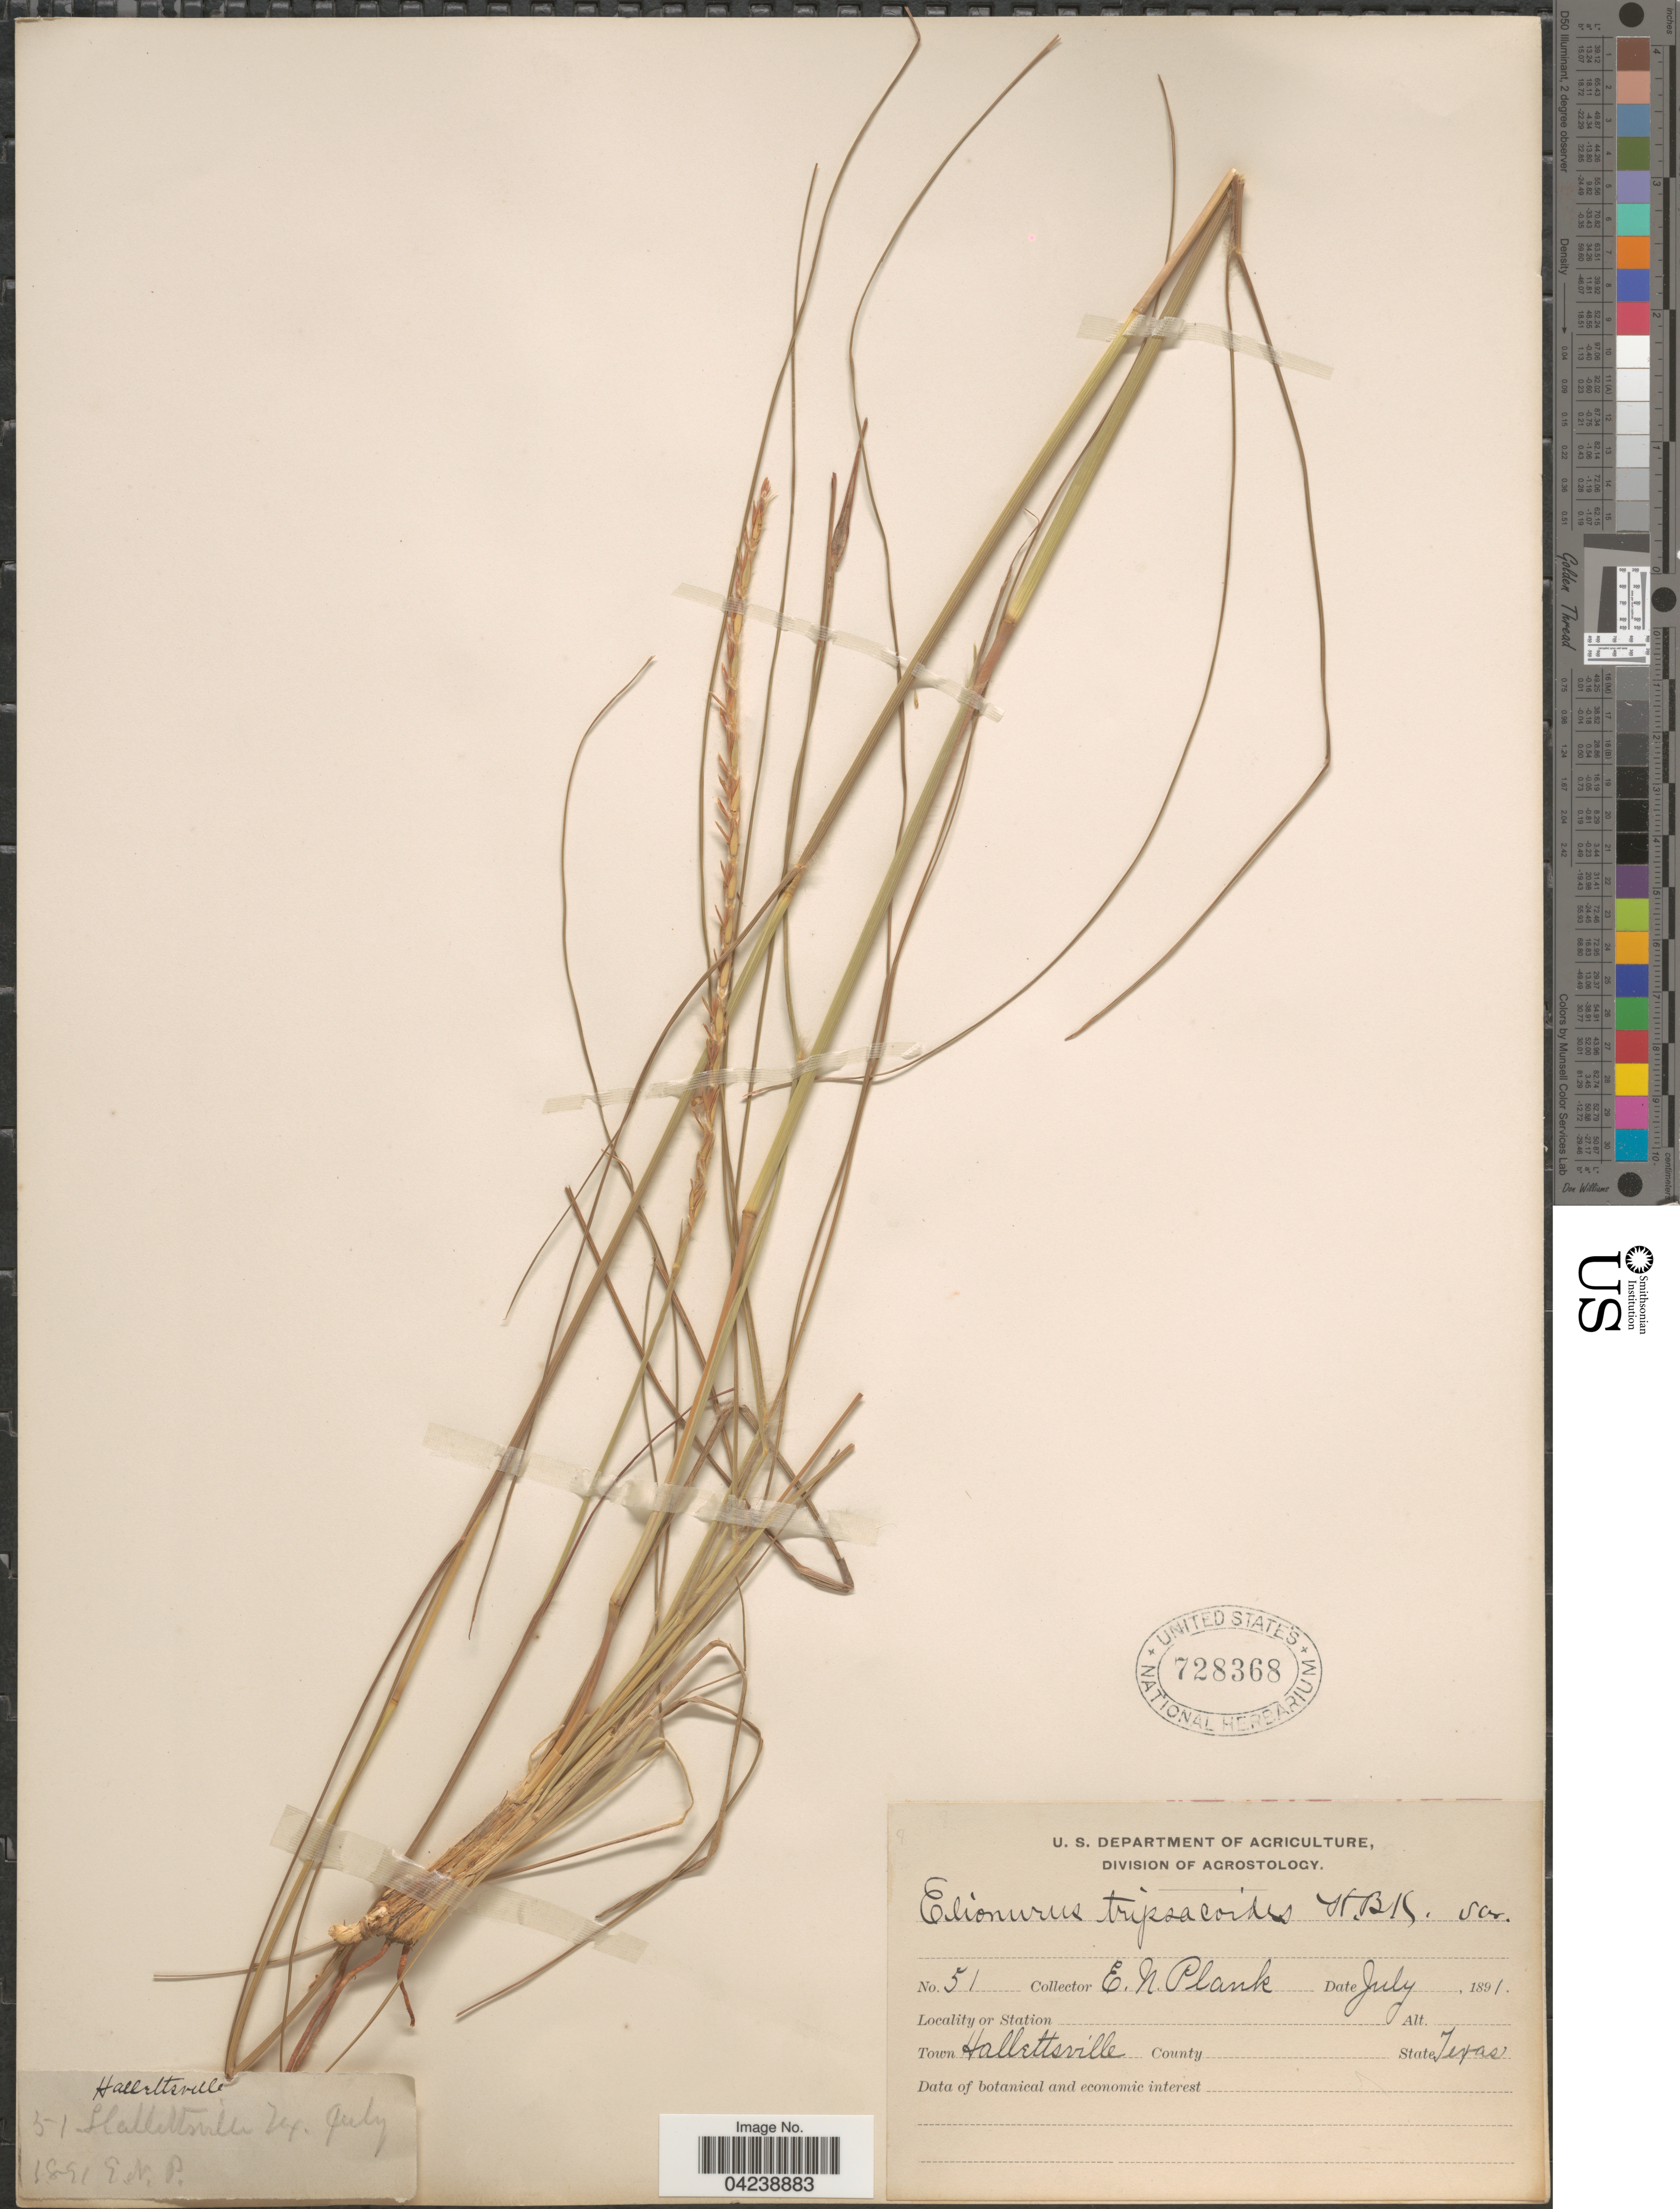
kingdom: Plantae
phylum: Tracheophyta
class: Liliopsida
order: Poales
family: Poaceae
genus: Elionurus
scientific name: Elionurus tripsacoides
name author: Humb. & Bonpl. ex Willd.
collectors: E. Plank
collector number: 51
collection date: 1891-07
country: United States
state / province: Texas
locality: Town Halletsville.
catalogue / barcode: US 728368